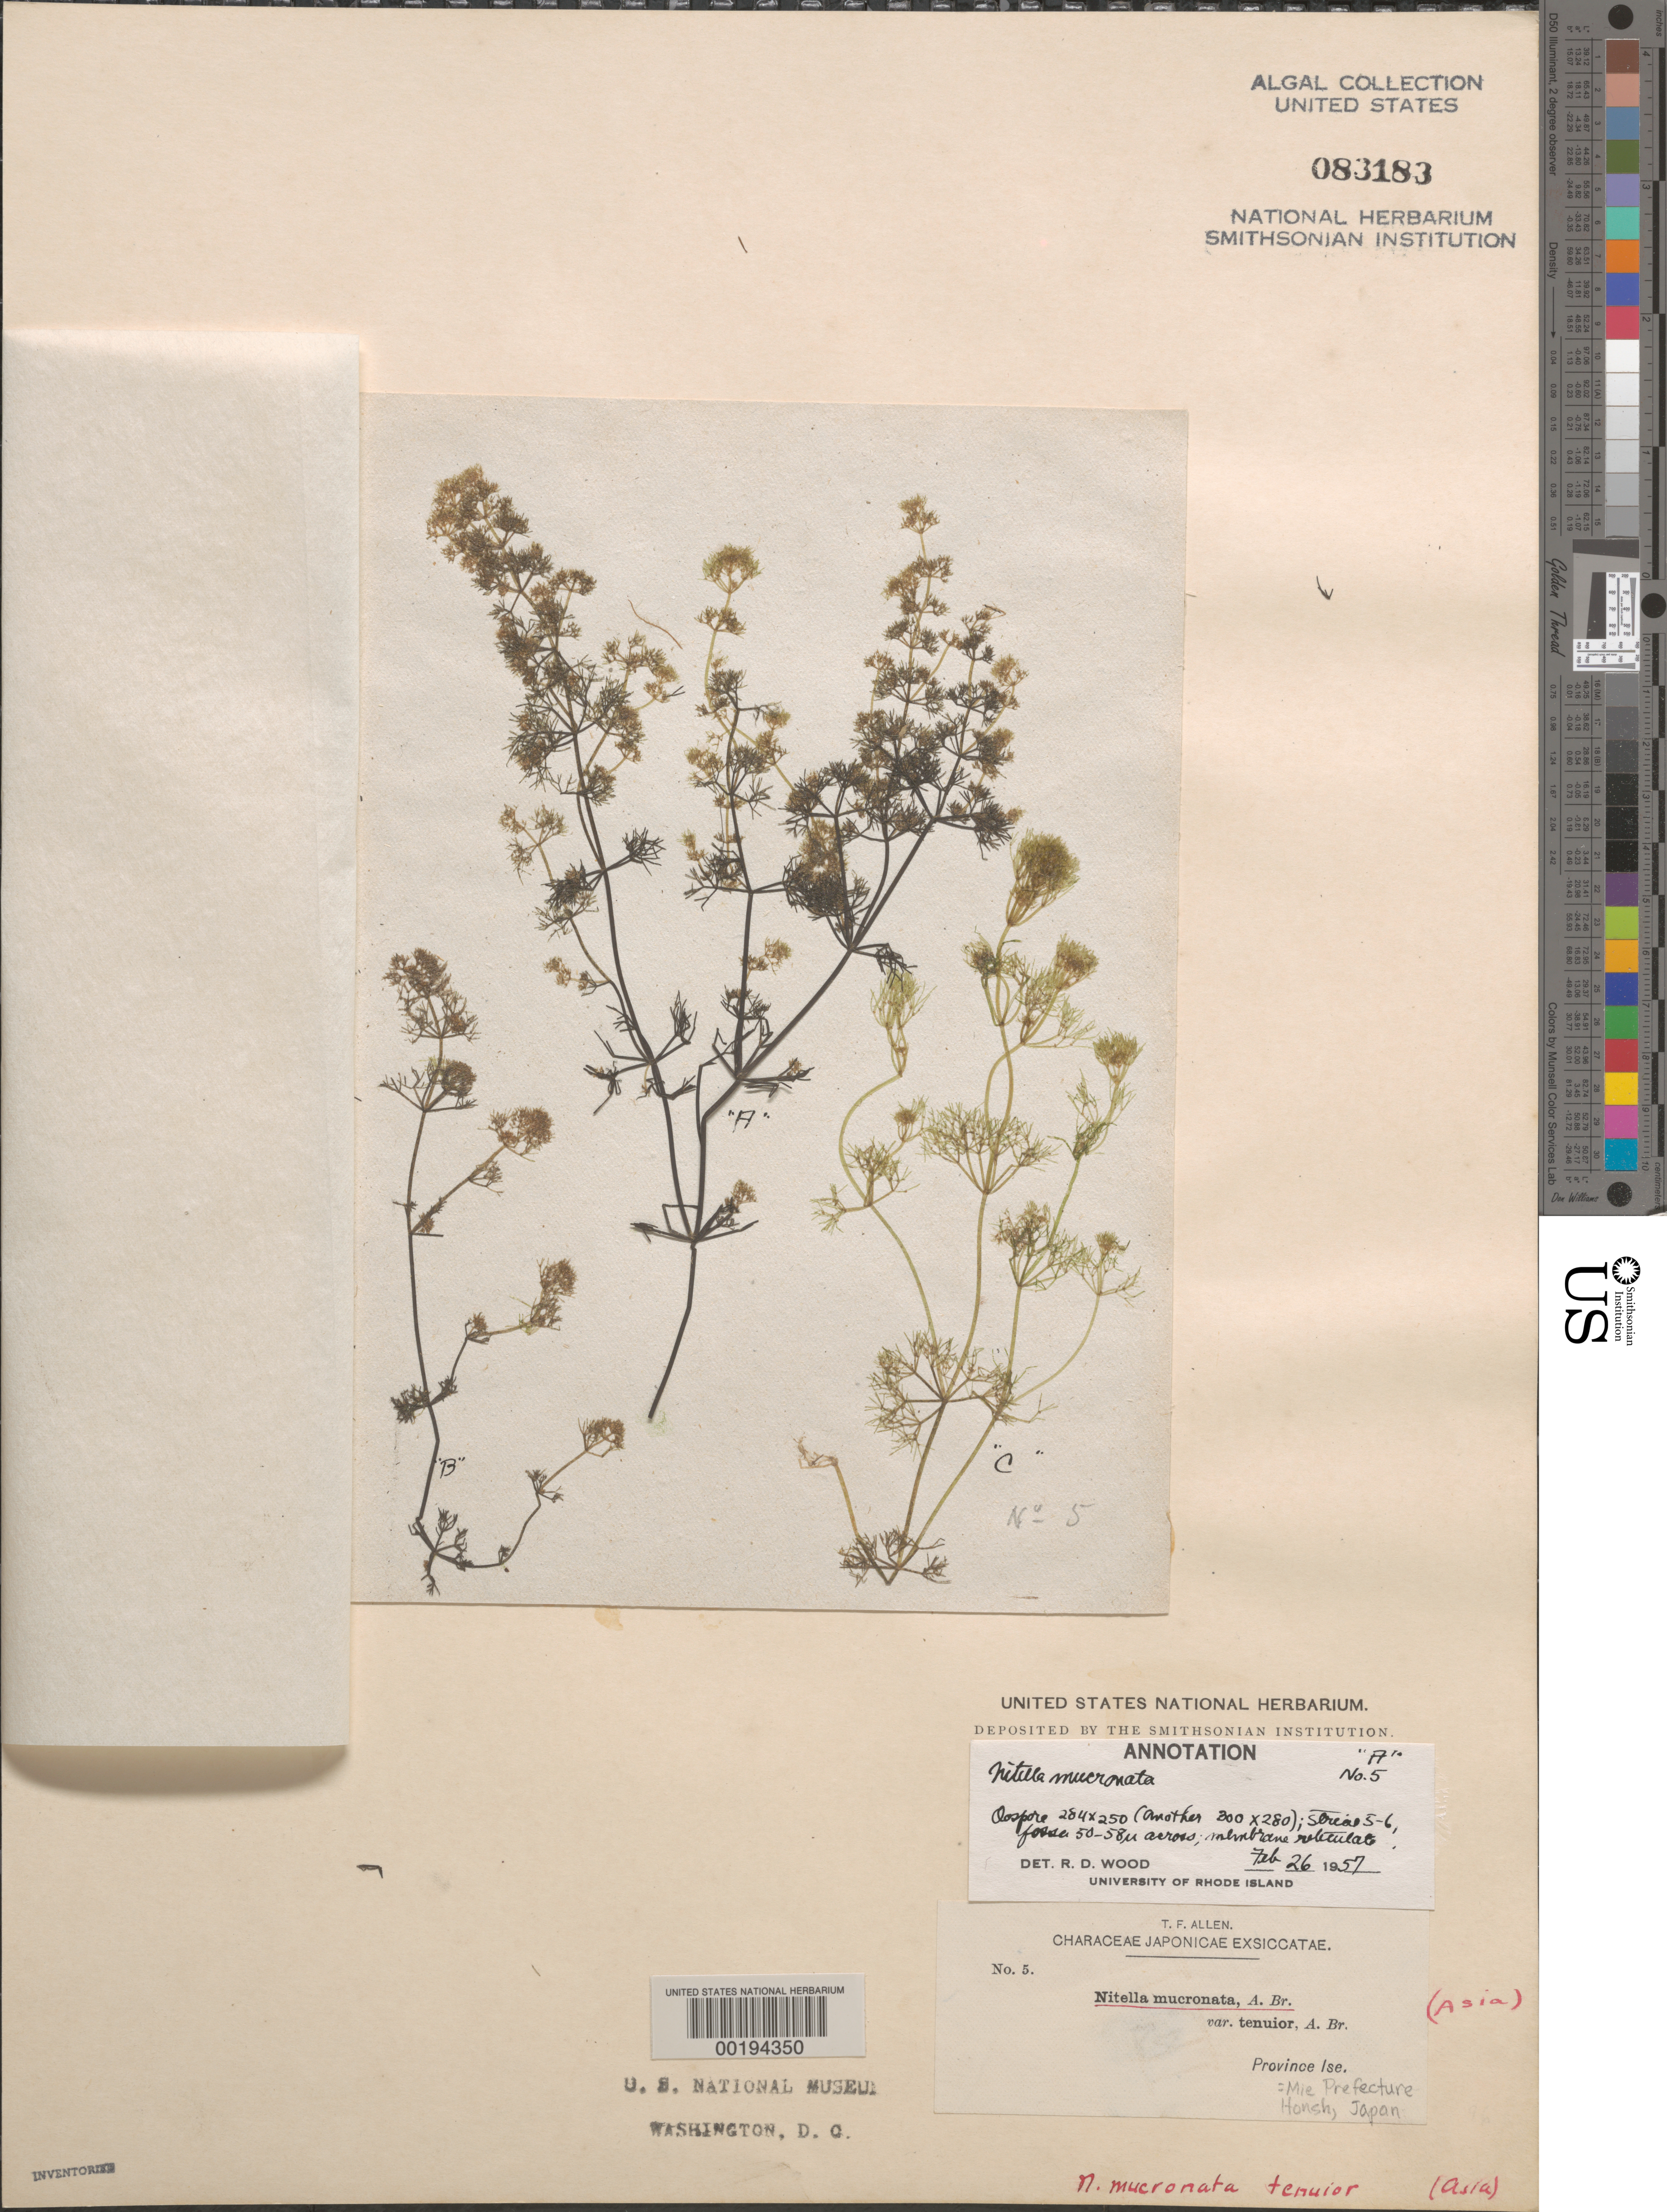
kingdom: Plantae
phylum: Charophyta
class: Charophyceae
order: Charales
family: Characeae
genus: Nitella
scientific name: Nitella mucronata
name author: (A. Braun) F. Miquel in H.C. Hall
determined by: Wood, R. D.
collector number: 5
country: Japan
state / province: Mie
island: Honshu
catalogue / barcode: US 83183